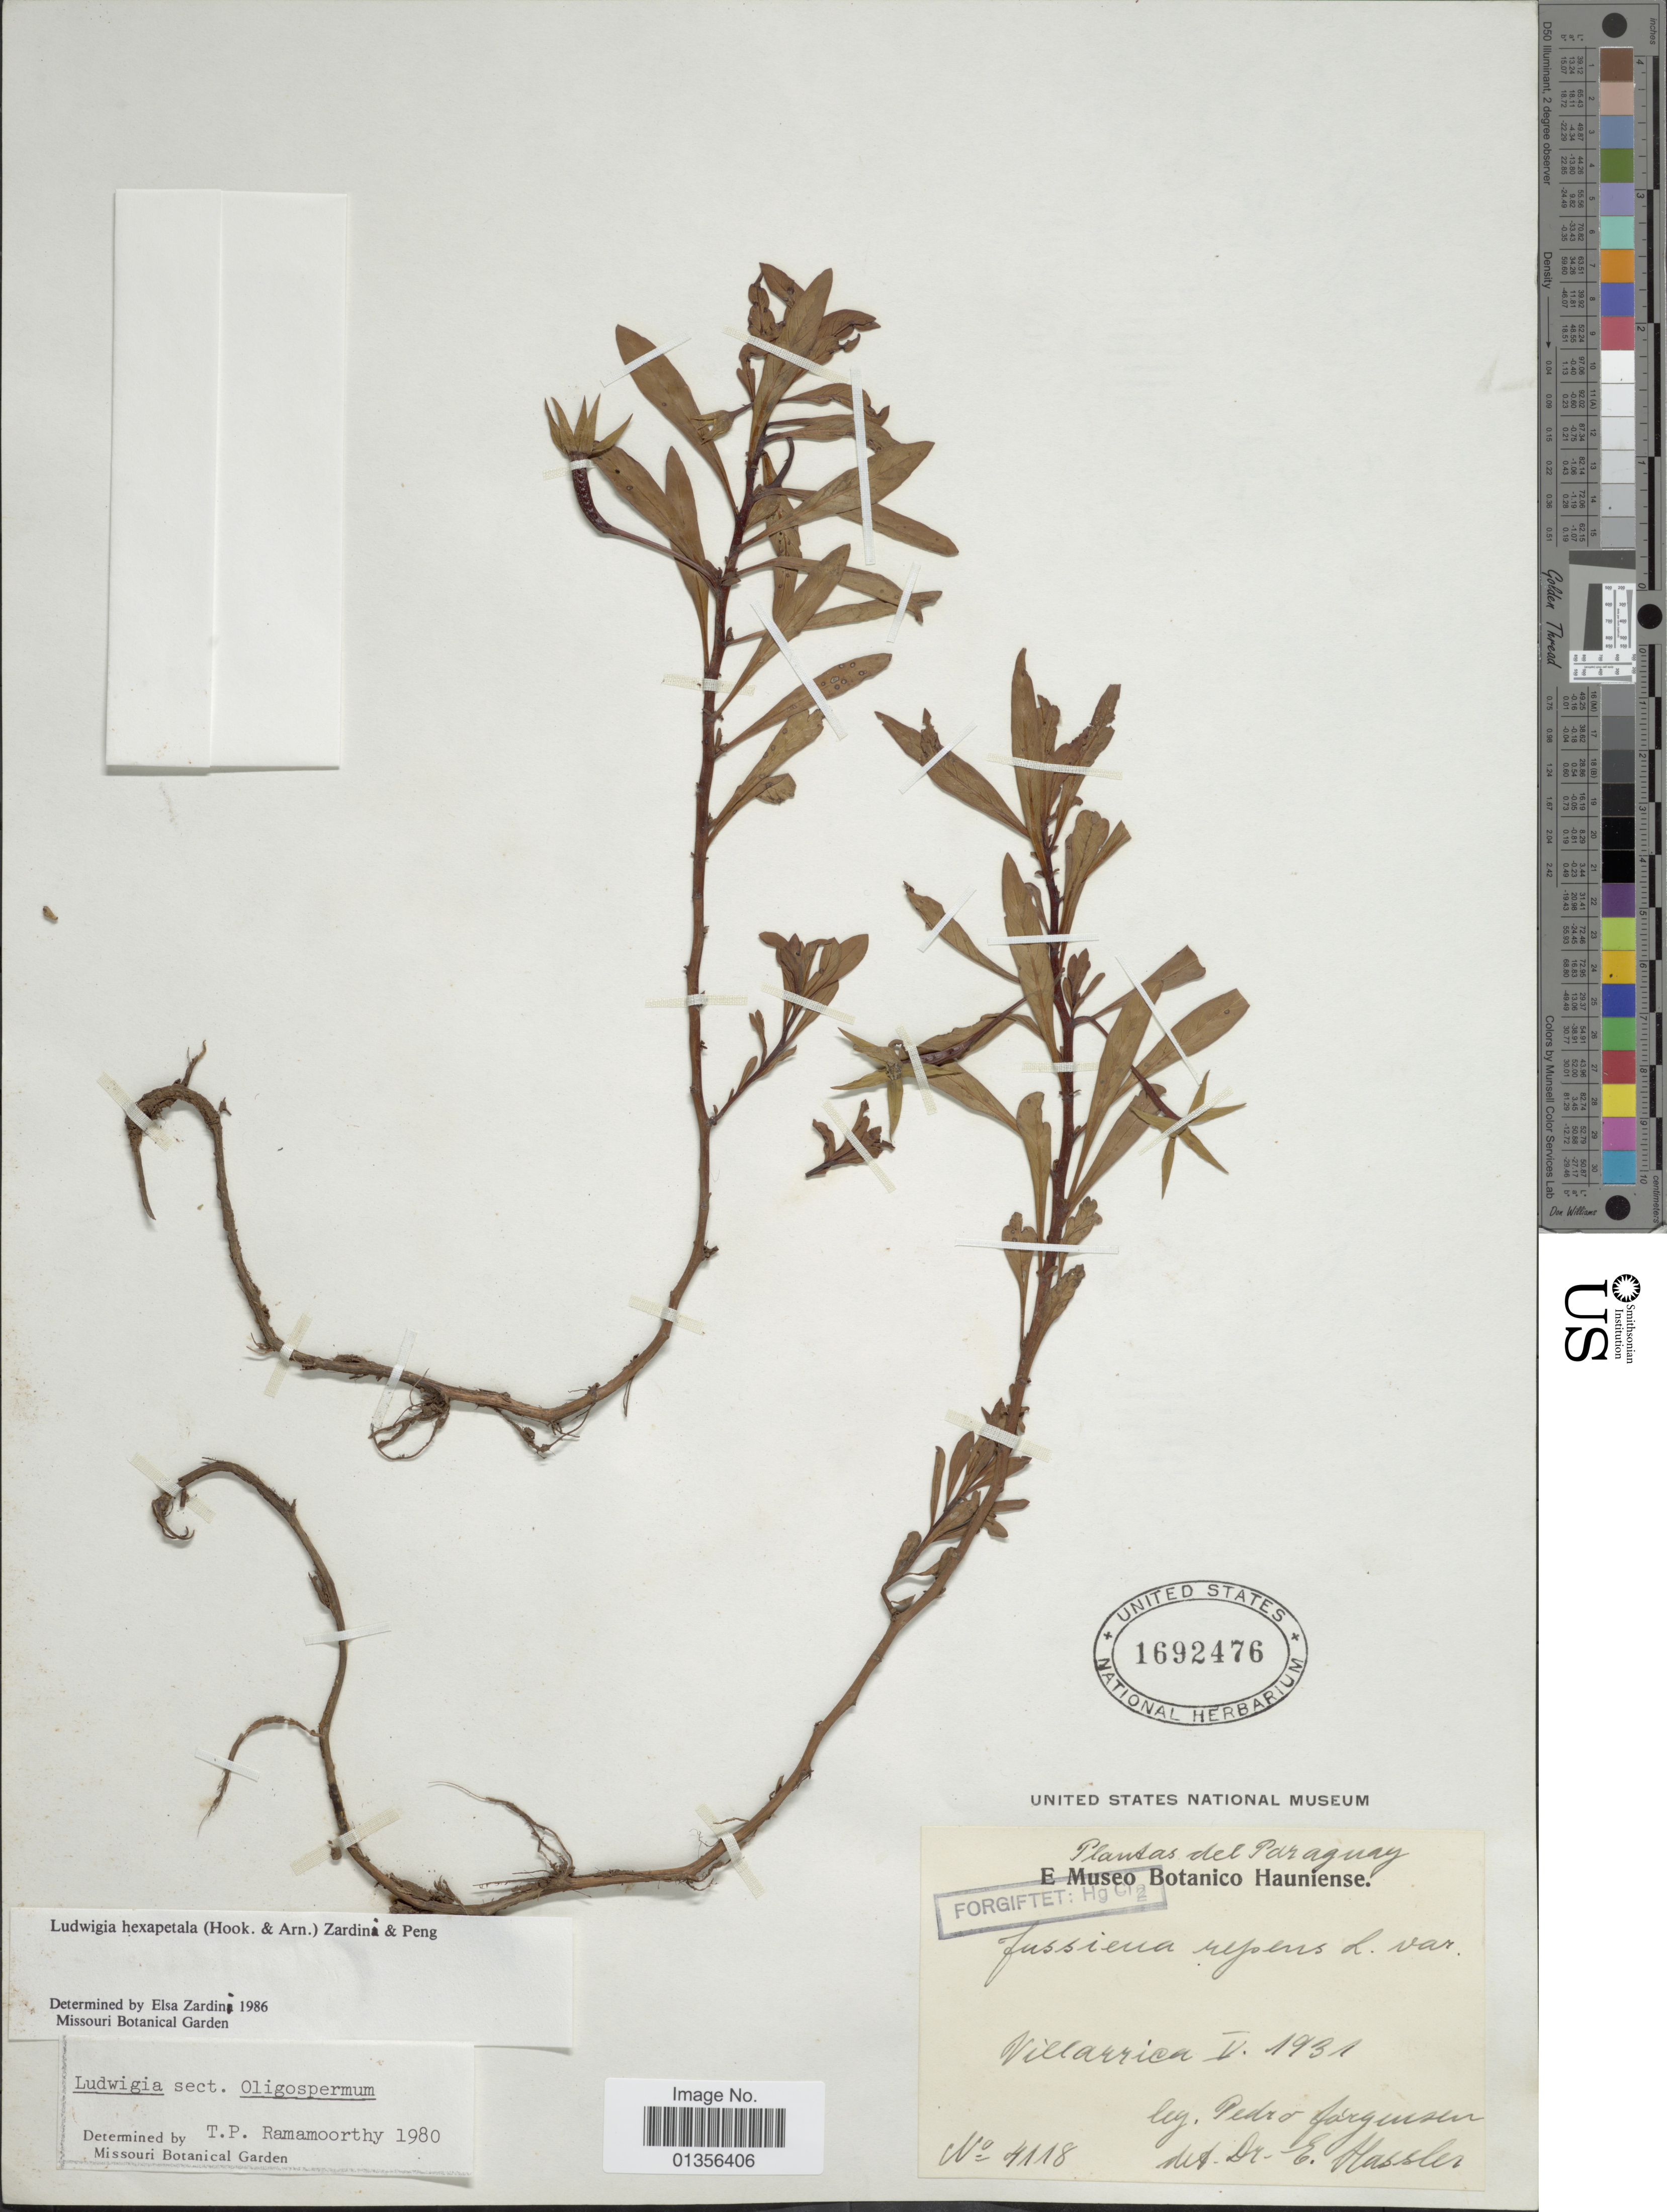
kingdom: Plantae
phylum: Tracheophyta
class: Magnoliopsida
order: Myrtales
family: Onagraceae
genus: Ludwigia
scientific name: Ludwigia hexapetala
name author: (Hook. & Arn.) Zardini et al.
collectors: P. Jörgensen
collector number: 4118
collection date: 1931-05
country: Paraguay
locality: Villarrica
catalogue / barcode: US 1692476